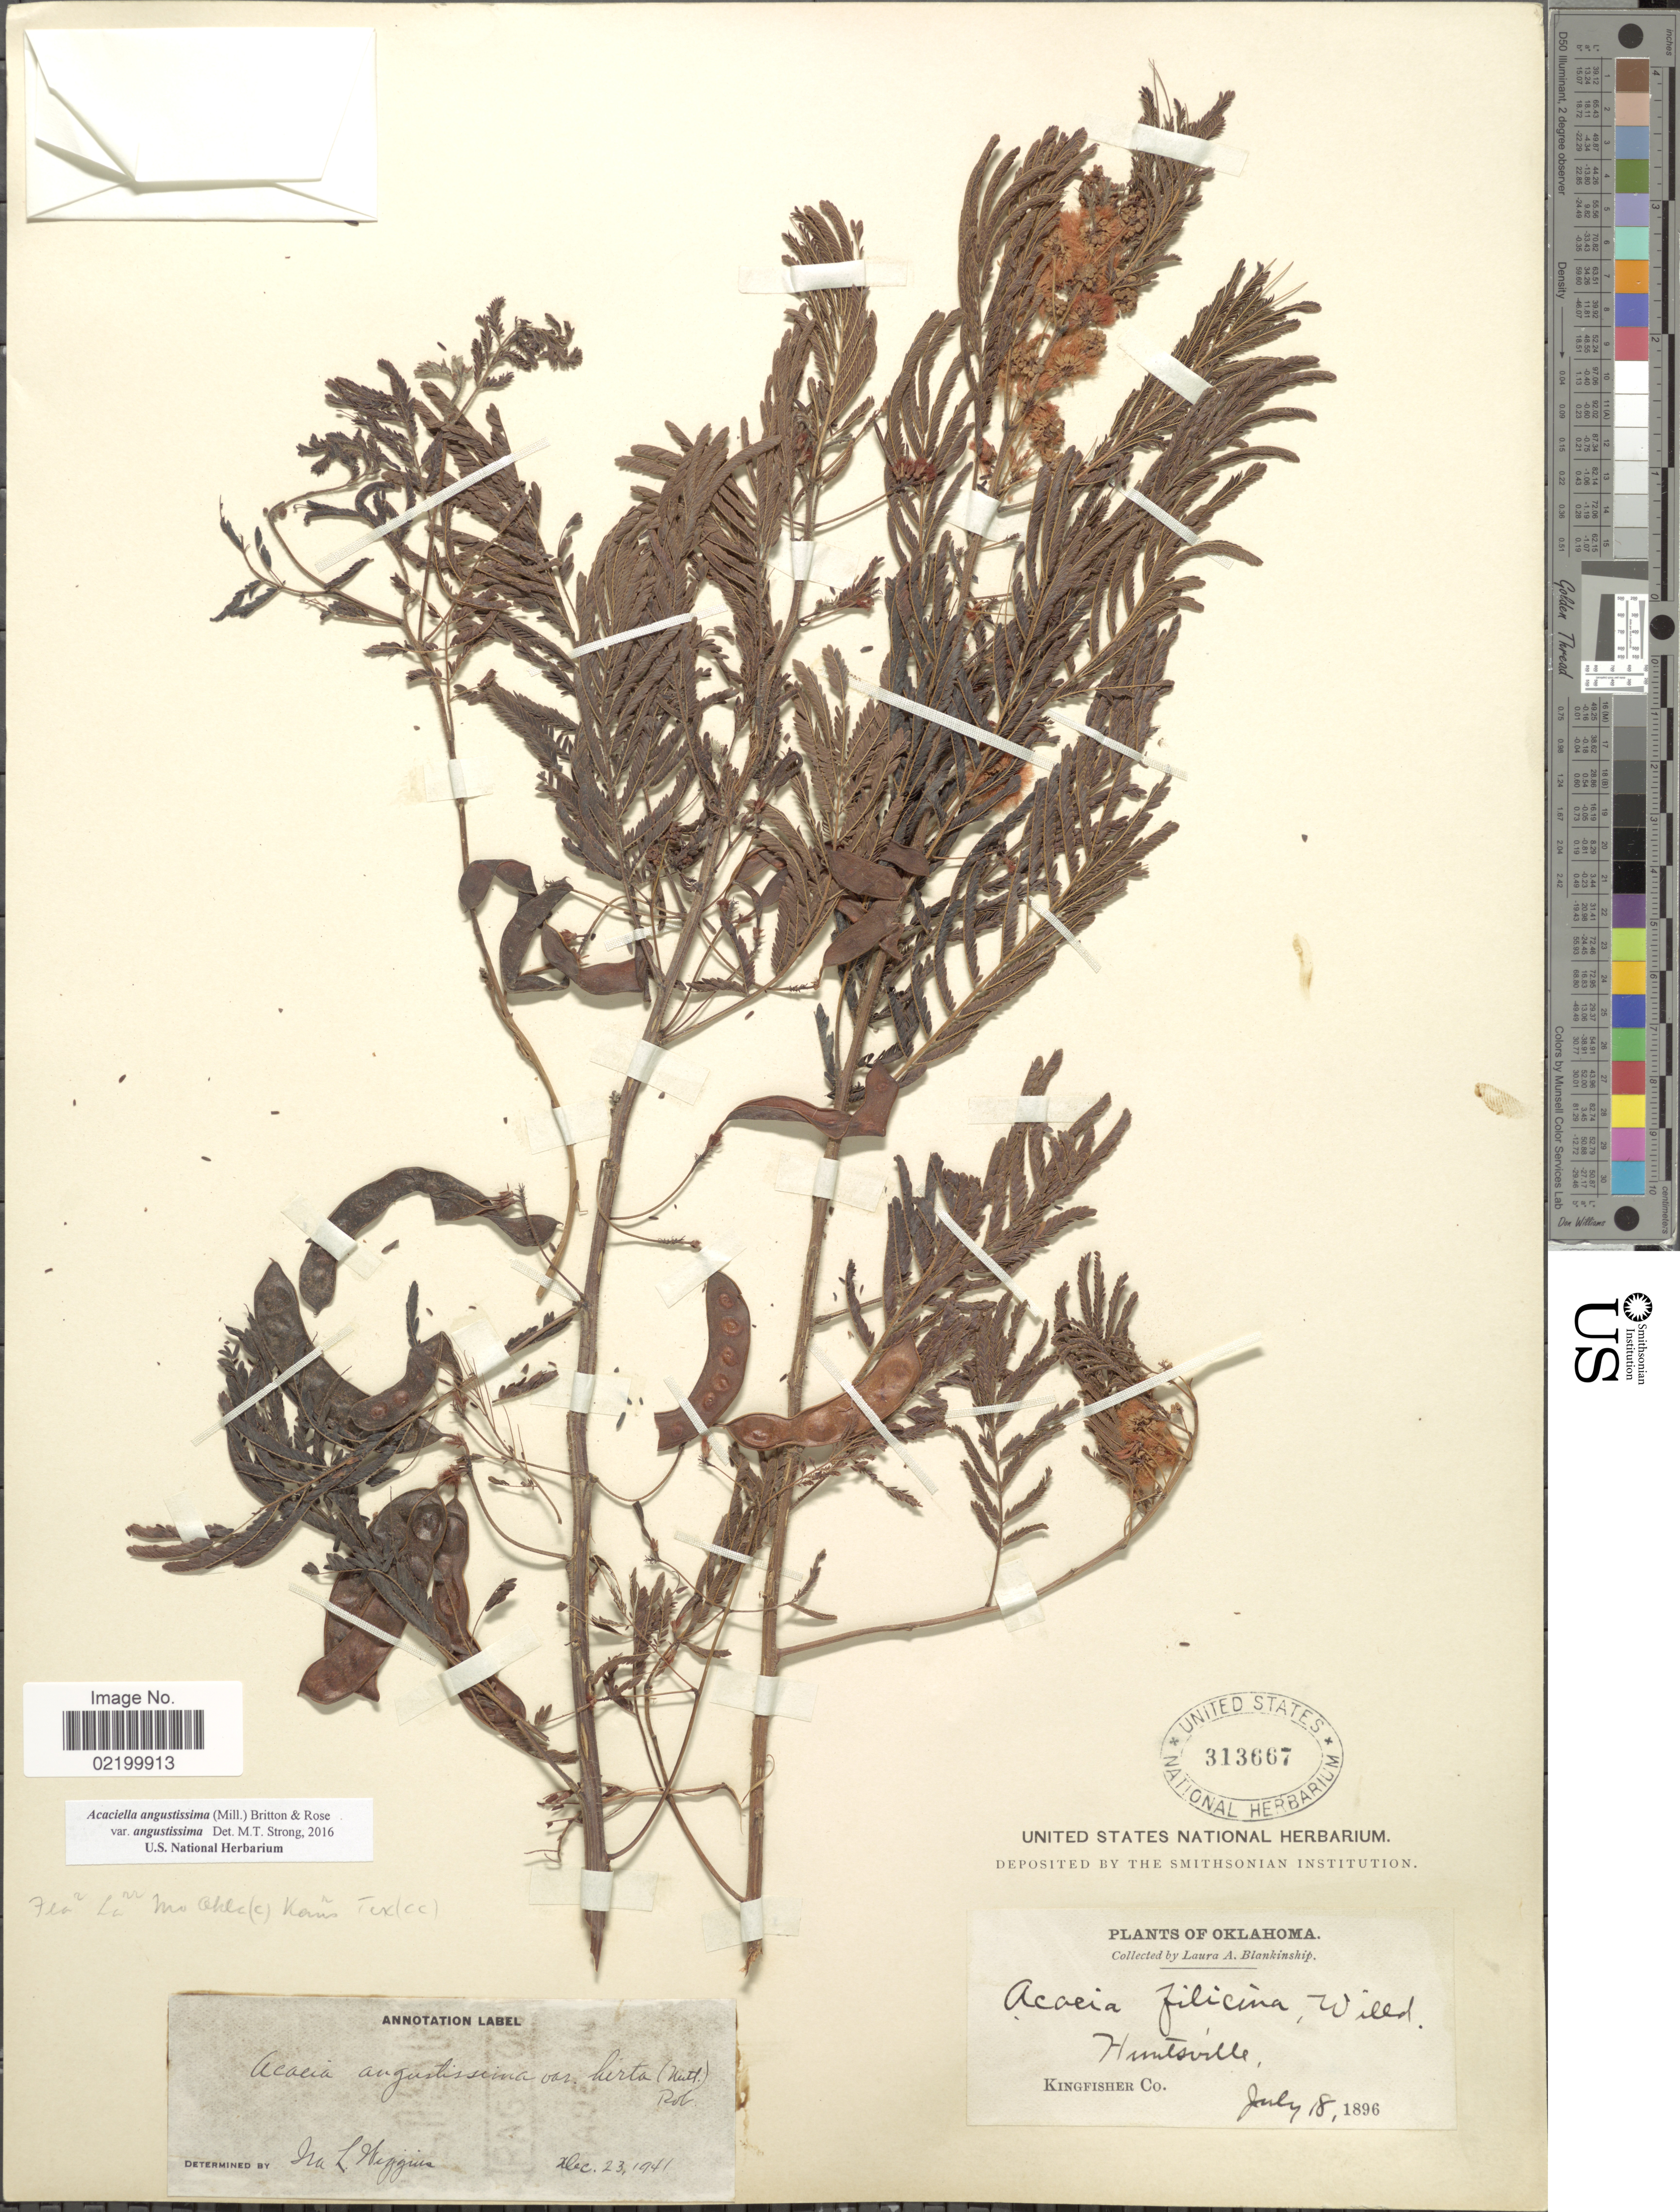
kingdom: Plantae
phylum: Tracheophyta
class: Magnoliopsida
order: Fabales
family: Fabaceae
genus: Acaciella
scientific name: Acaciella angustissima var. angustissima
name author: (Mill.) Britton & Rose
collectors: L. A. Blankinship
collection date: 1896-07-18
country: United States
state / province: Oklahoma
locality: Huntsville, Kingfisher Co.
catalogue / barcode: US 313667